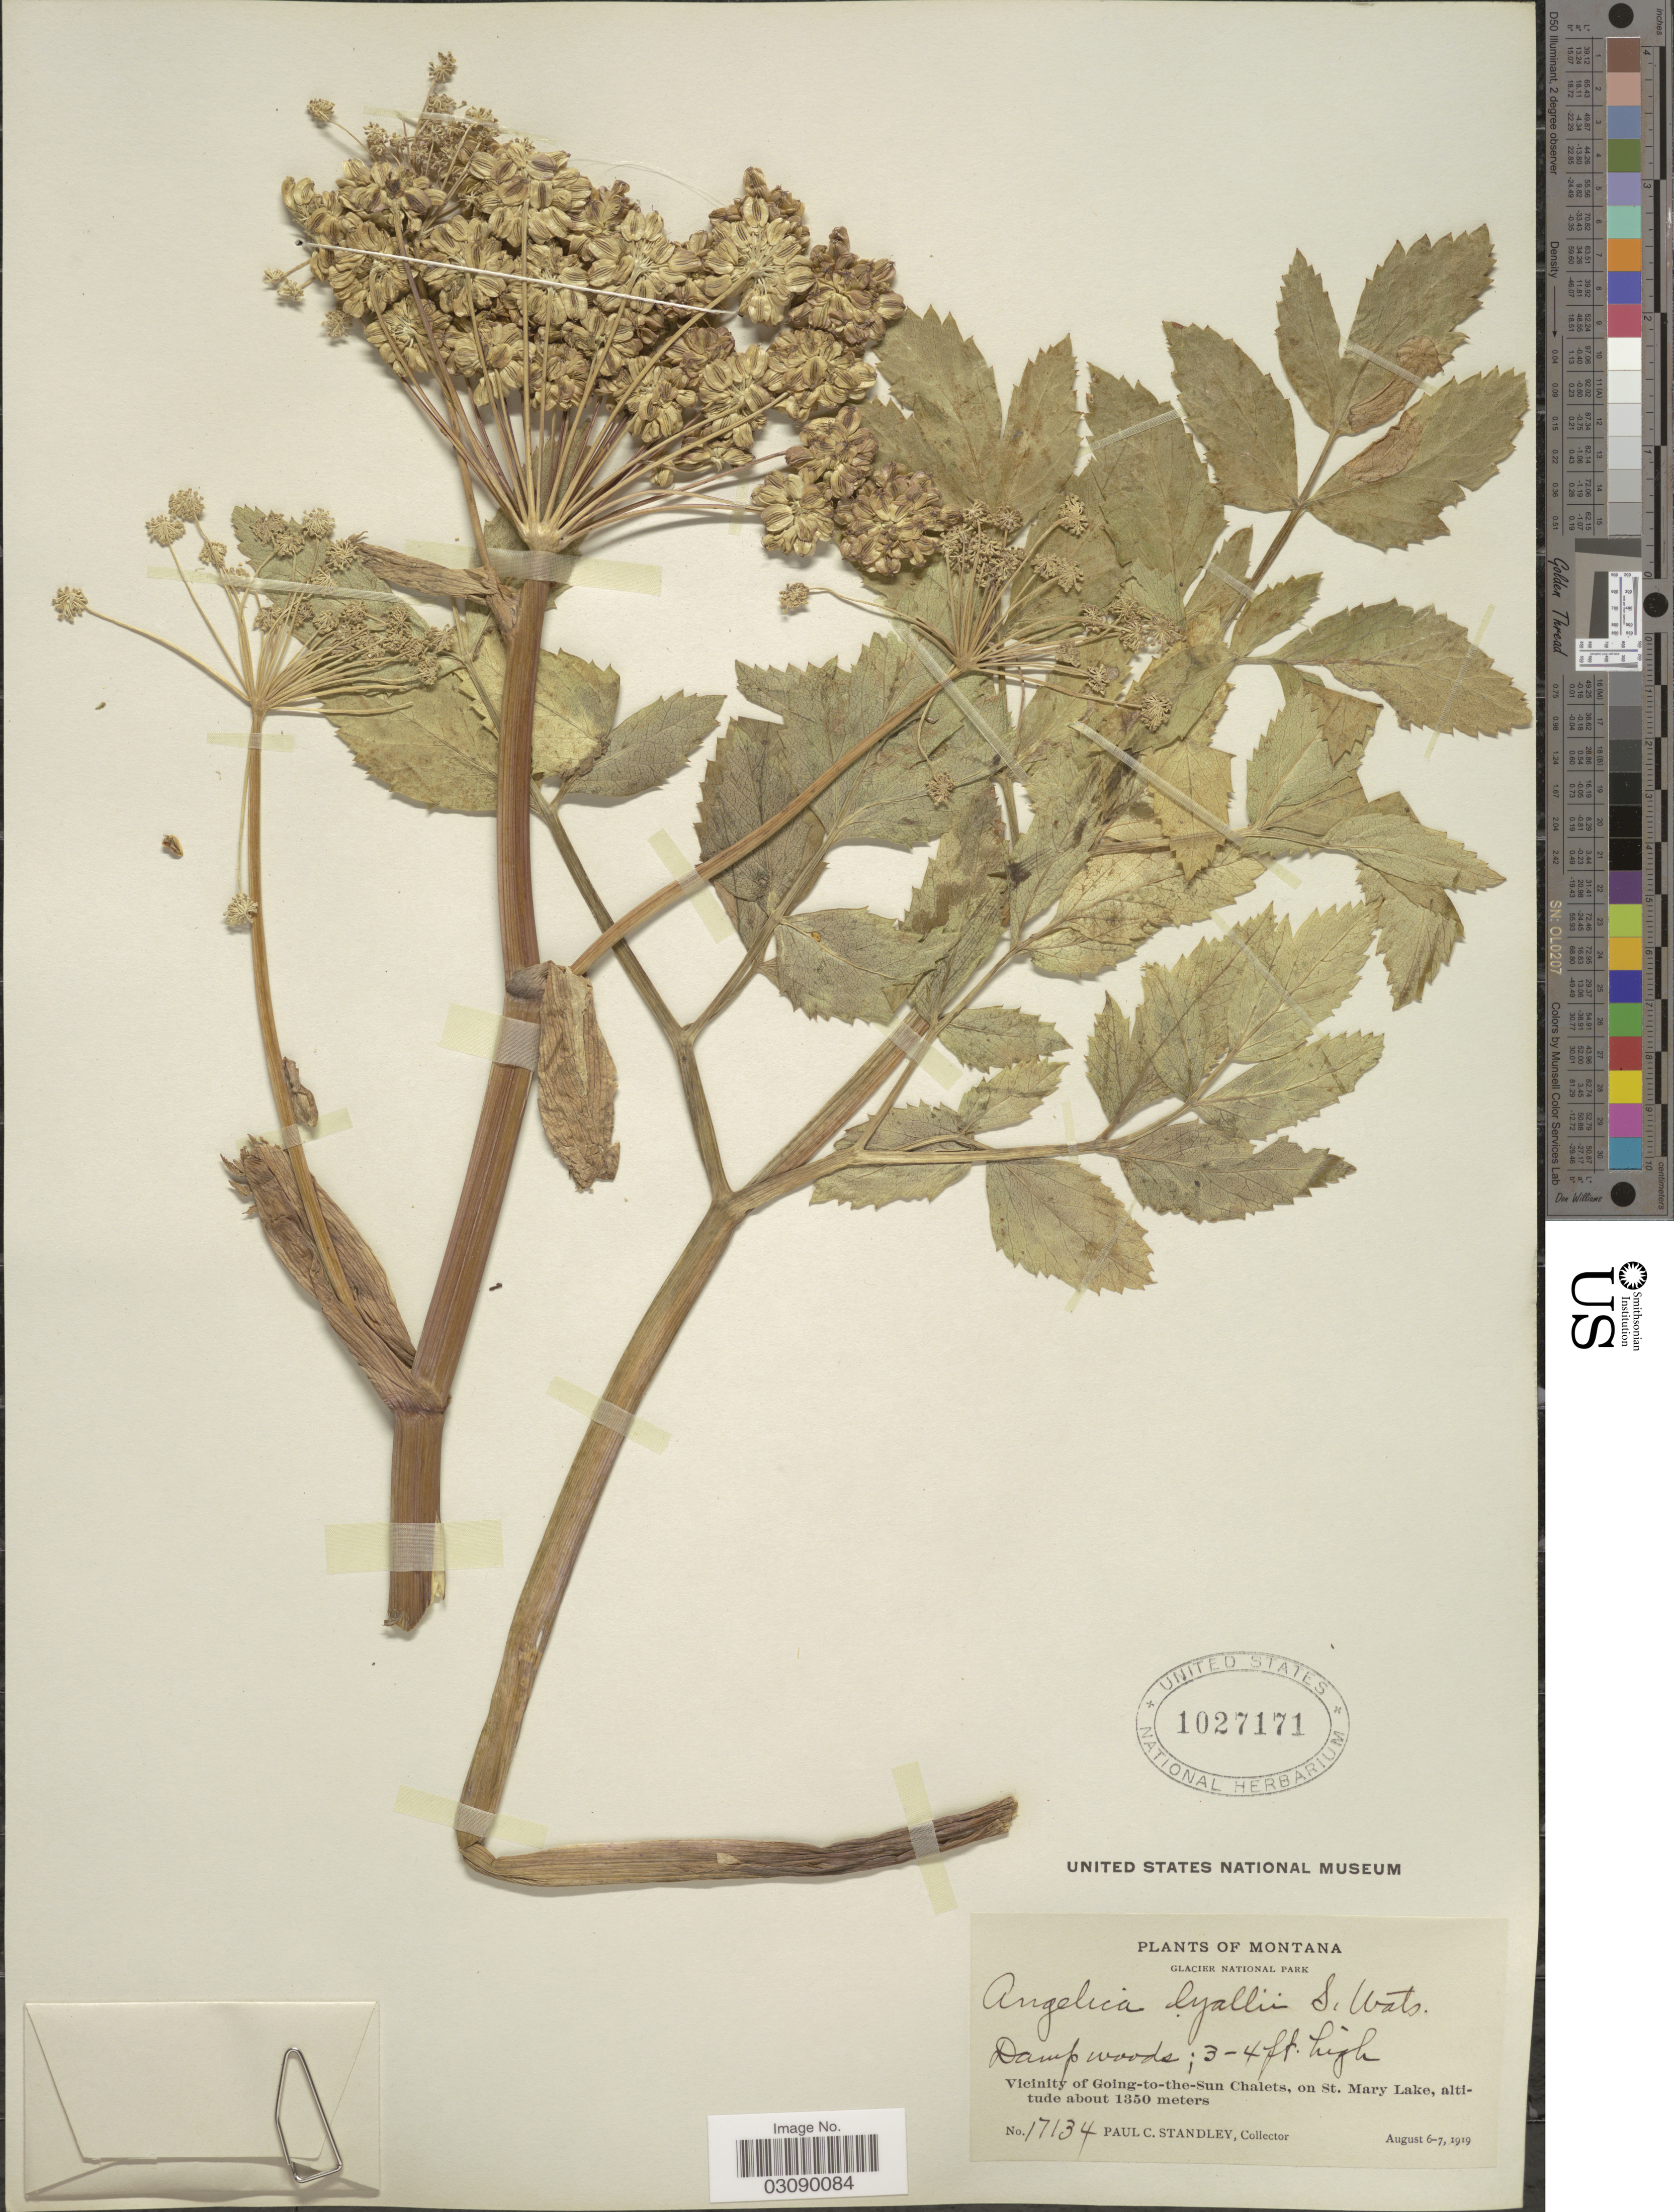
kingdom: Plantae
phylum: Tracheophyta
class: Magnoliopsida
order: Apiales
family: Apiaceae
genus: Angelica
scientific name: Angelica arguta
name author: Nutt.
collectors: P. C. Standley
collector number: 17134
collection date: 1919-08-06/1919-08-07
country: United States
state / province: Montana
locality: Glacier National Park. Vicinity of Going-to-the-Sun Chalets, on St. Mary Lake.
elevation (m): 1350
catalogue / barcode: US 1027171